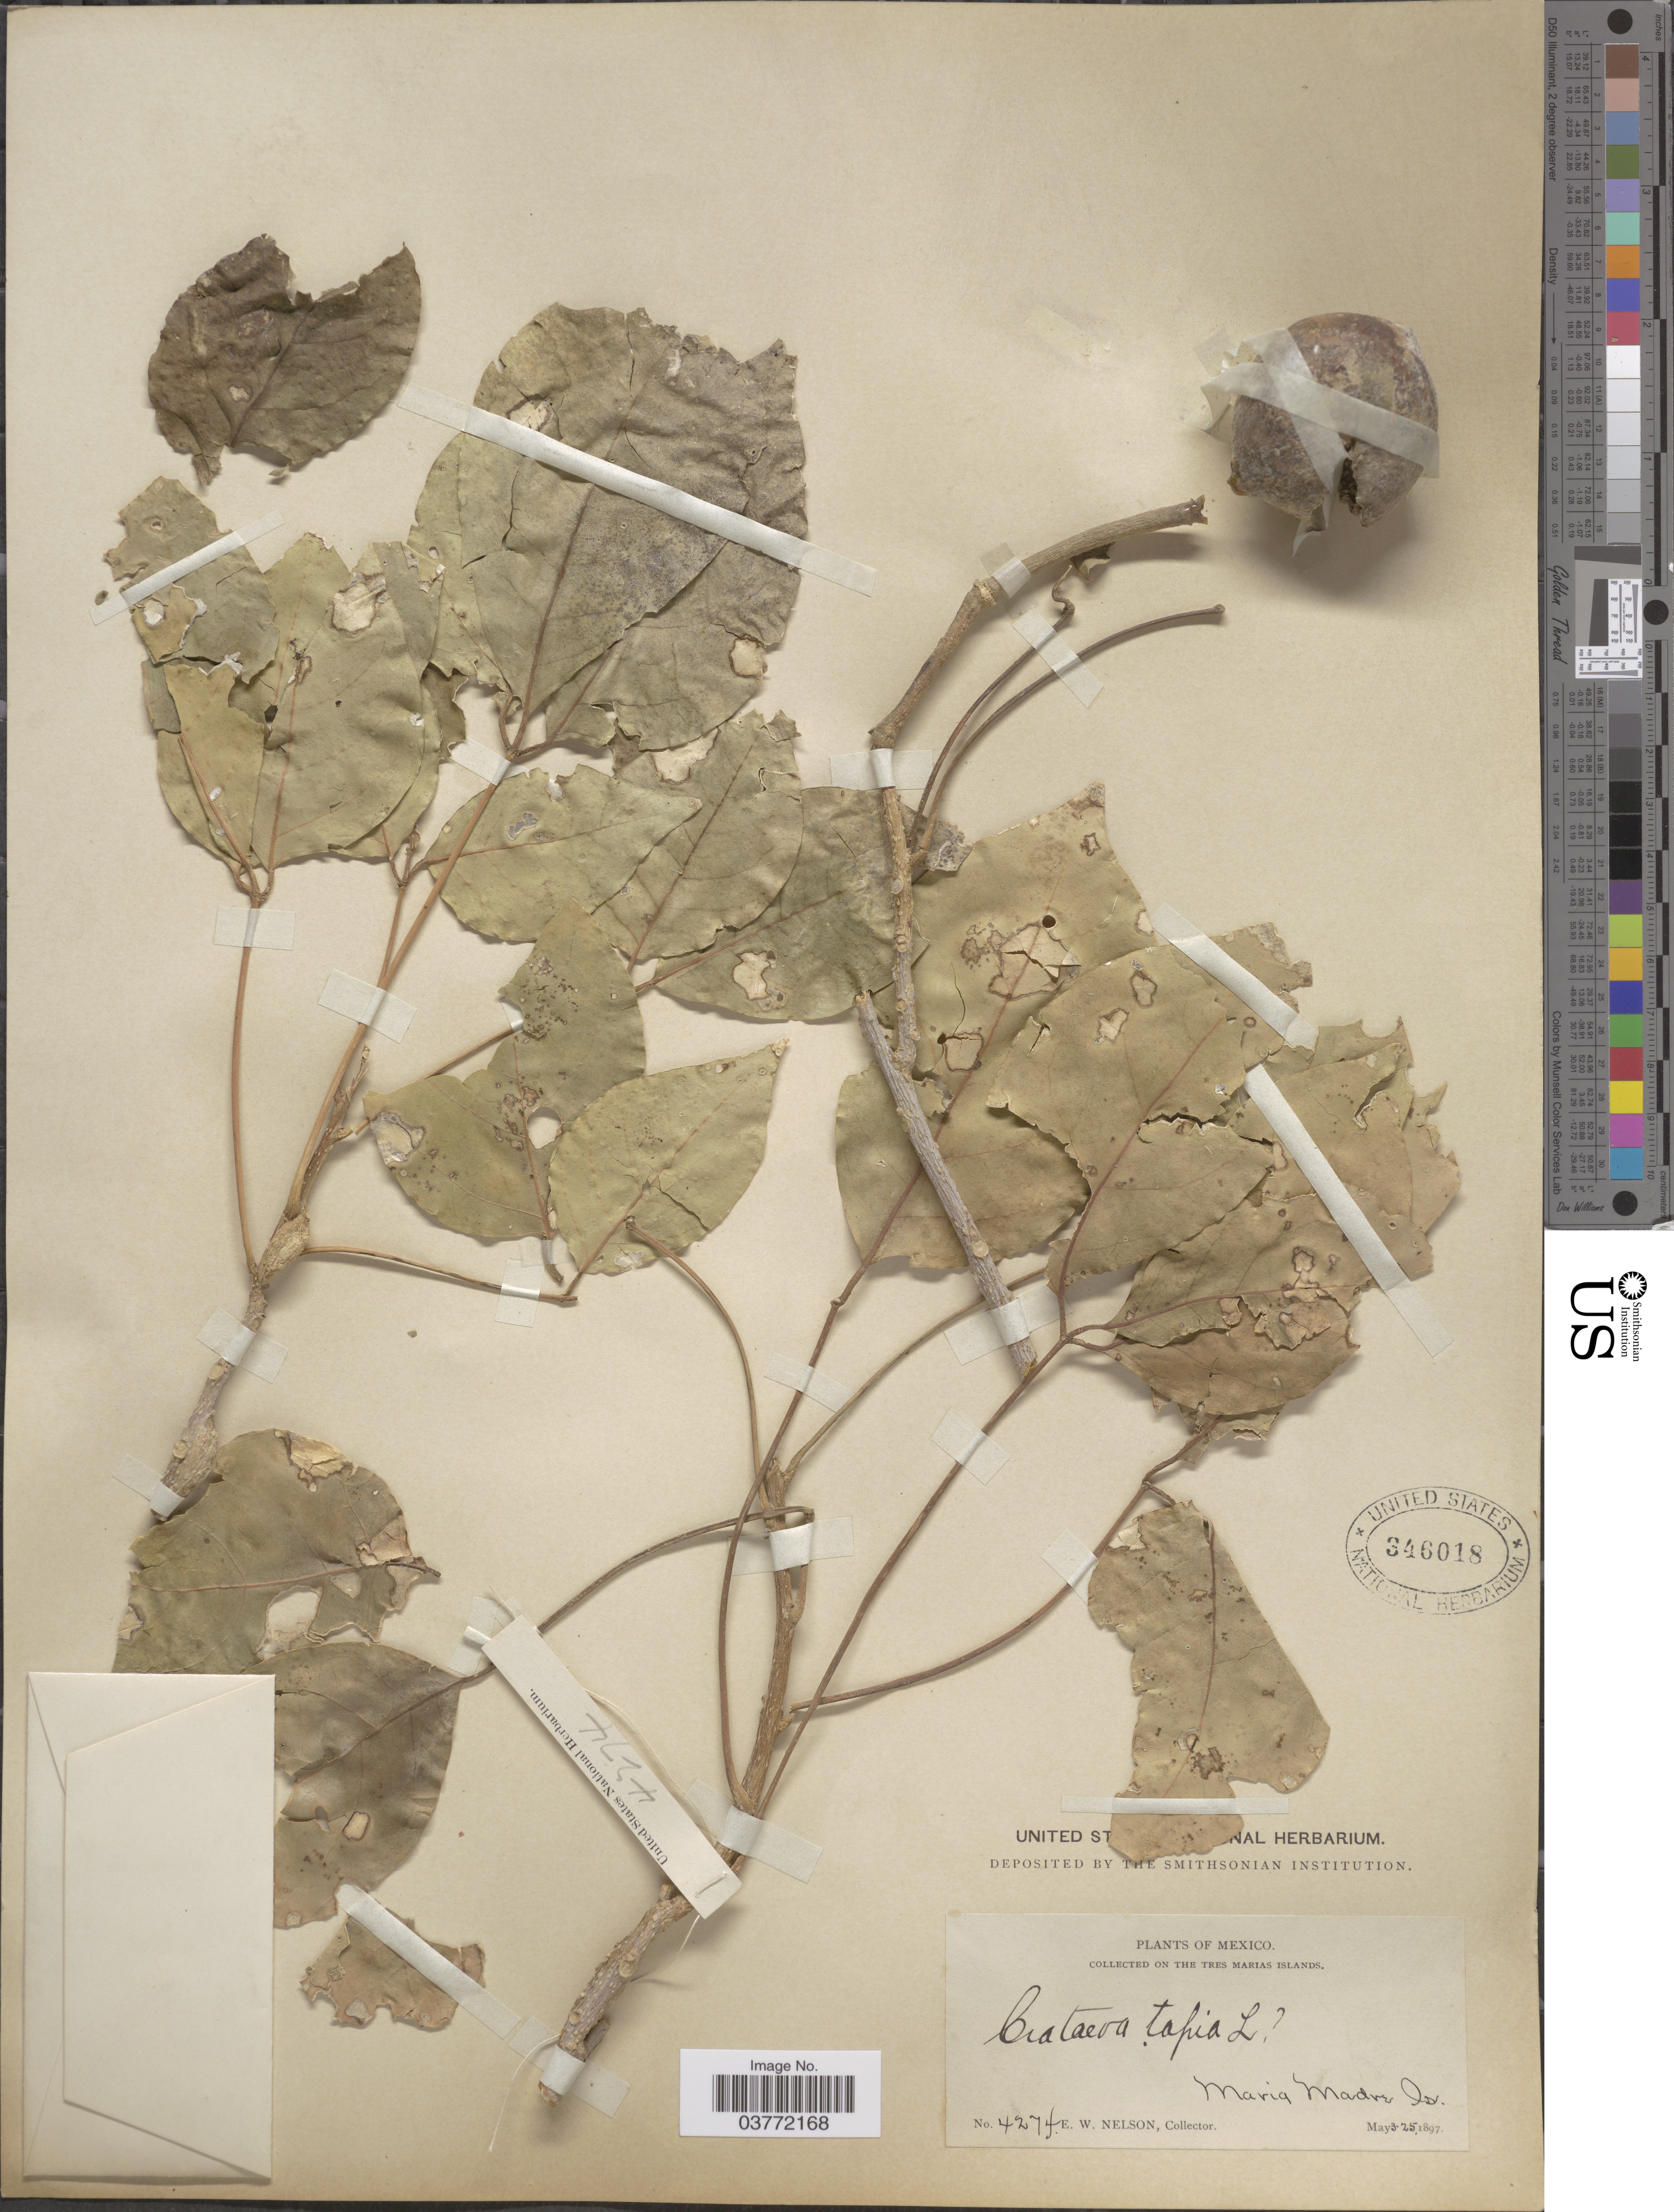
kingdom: Plantae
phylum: Tracheophyta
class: Magnoliopsida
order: Brassicales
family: Capparaceae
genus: Crateva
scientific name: Crateva tapia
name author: L.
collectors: E. W. Nelson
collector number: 4274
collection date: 1897-05-03/1897-05-25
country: Mexico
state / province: Nayarit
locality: On The Tres Marias Islands. Maria Madre Is.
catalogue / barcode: US 346018